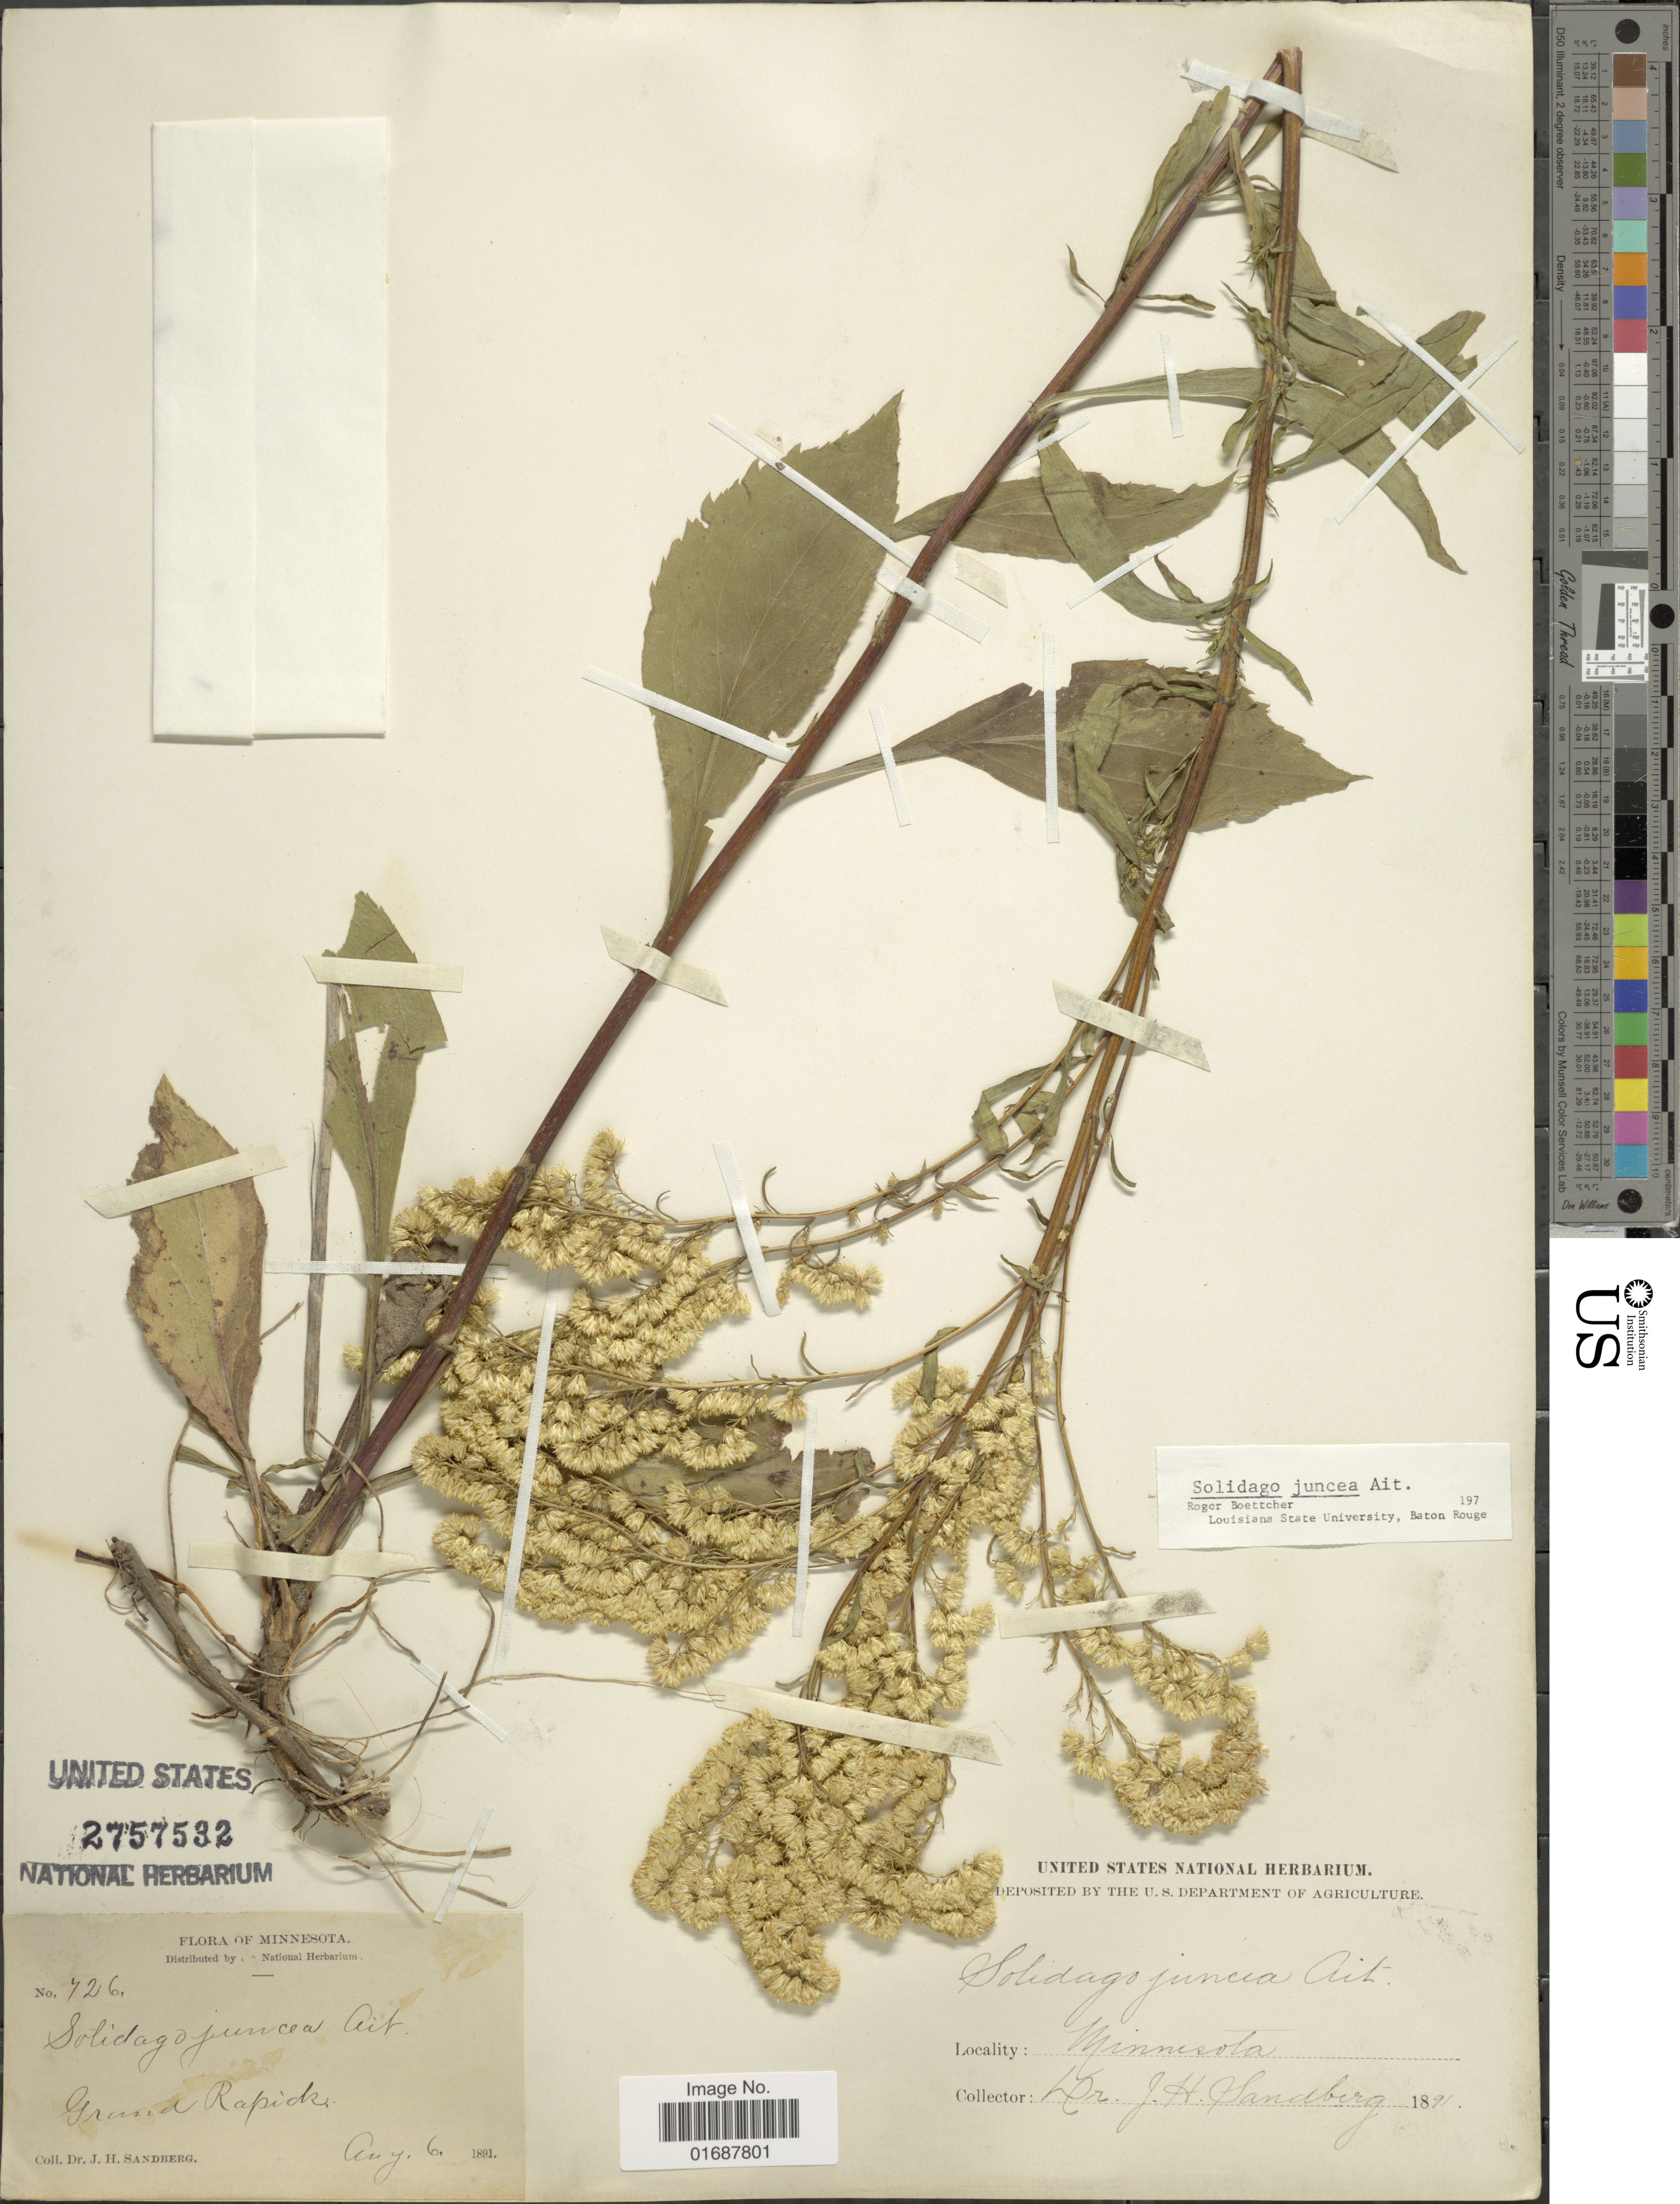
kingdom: Plantae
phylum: Tracheophyta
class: Magnoliopsida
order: Asterales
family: Asteraceae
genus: Solidago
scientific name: Solidago juncea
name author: Aiton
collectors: J. H. Sandberg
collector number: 726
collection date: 1891-08-06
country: United States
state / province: Minnesota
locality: Grand Rapids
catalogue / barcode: US 2757532